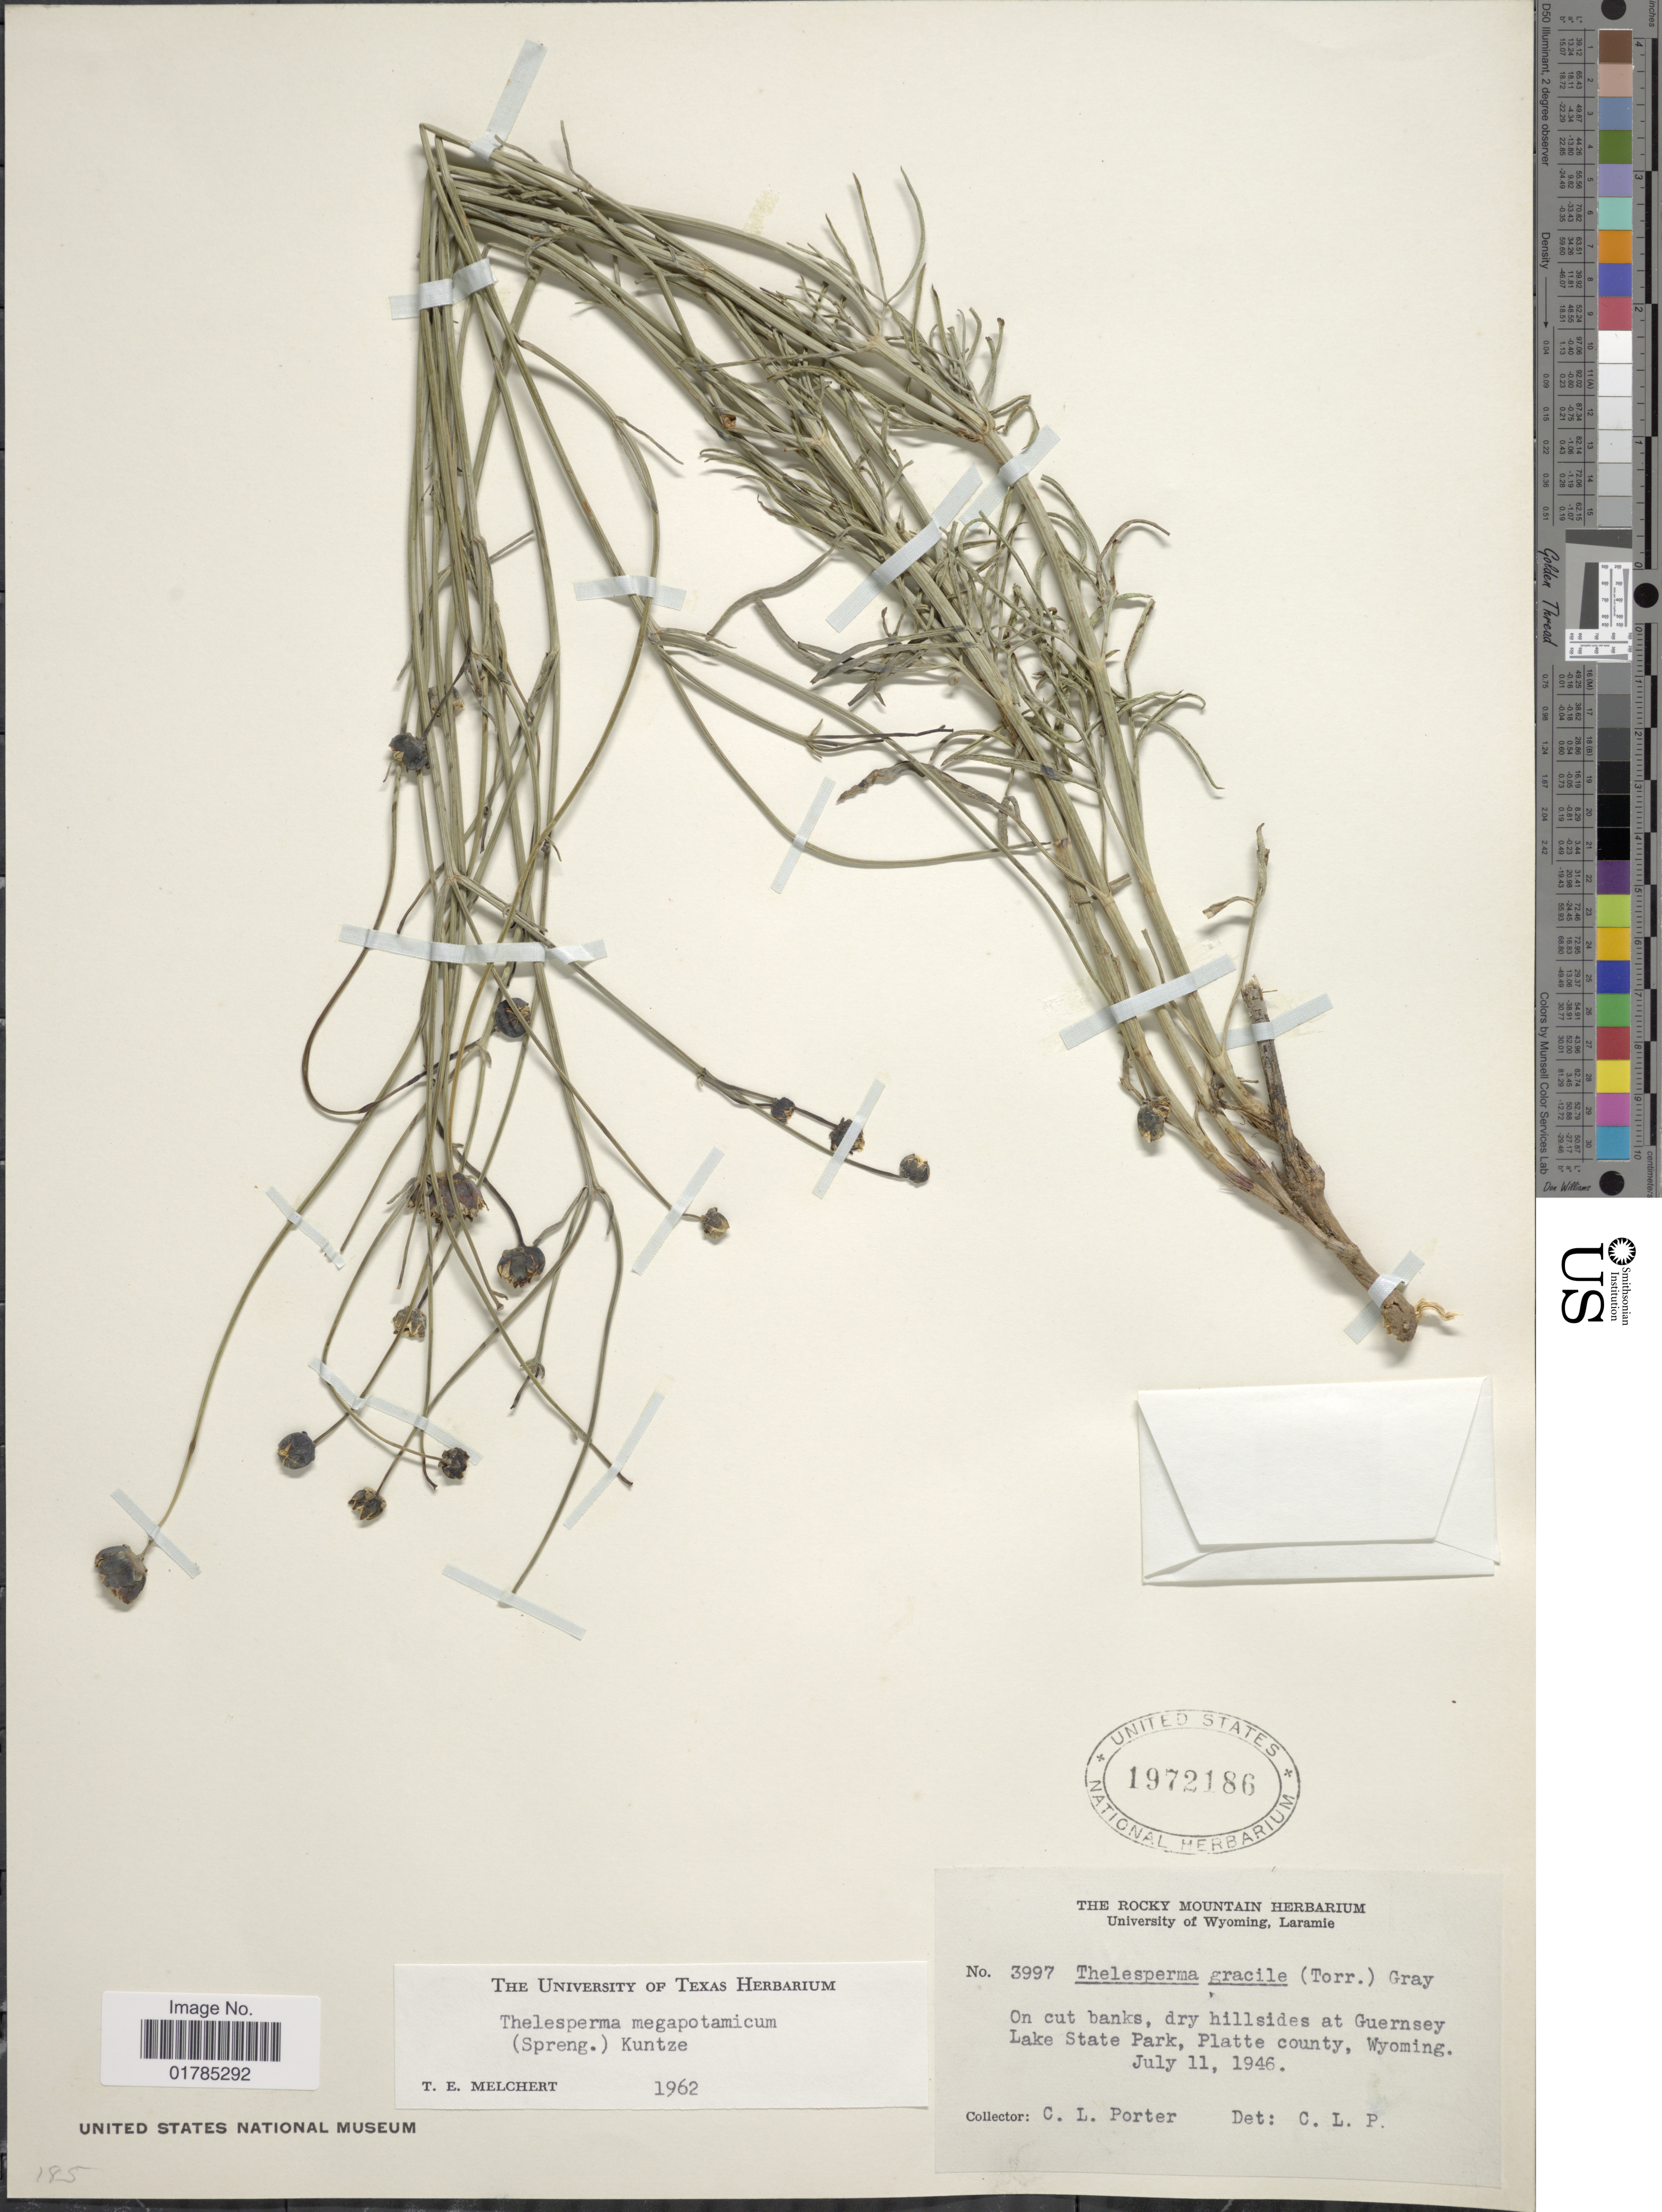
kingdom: Plantae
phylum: Tracheophyta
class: Magnoliopsida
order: Asterales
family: Asteraceae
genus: Thelesperma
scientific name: Thelesperma megapotamicum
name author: (Spreng.) Herter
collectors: C. L. Porter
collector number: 3997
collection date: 1946-07-11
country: United States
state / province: Wyoming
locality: Dry hillsodes at Guernsey Lake State Park, Platte County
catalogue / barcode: US 1972186